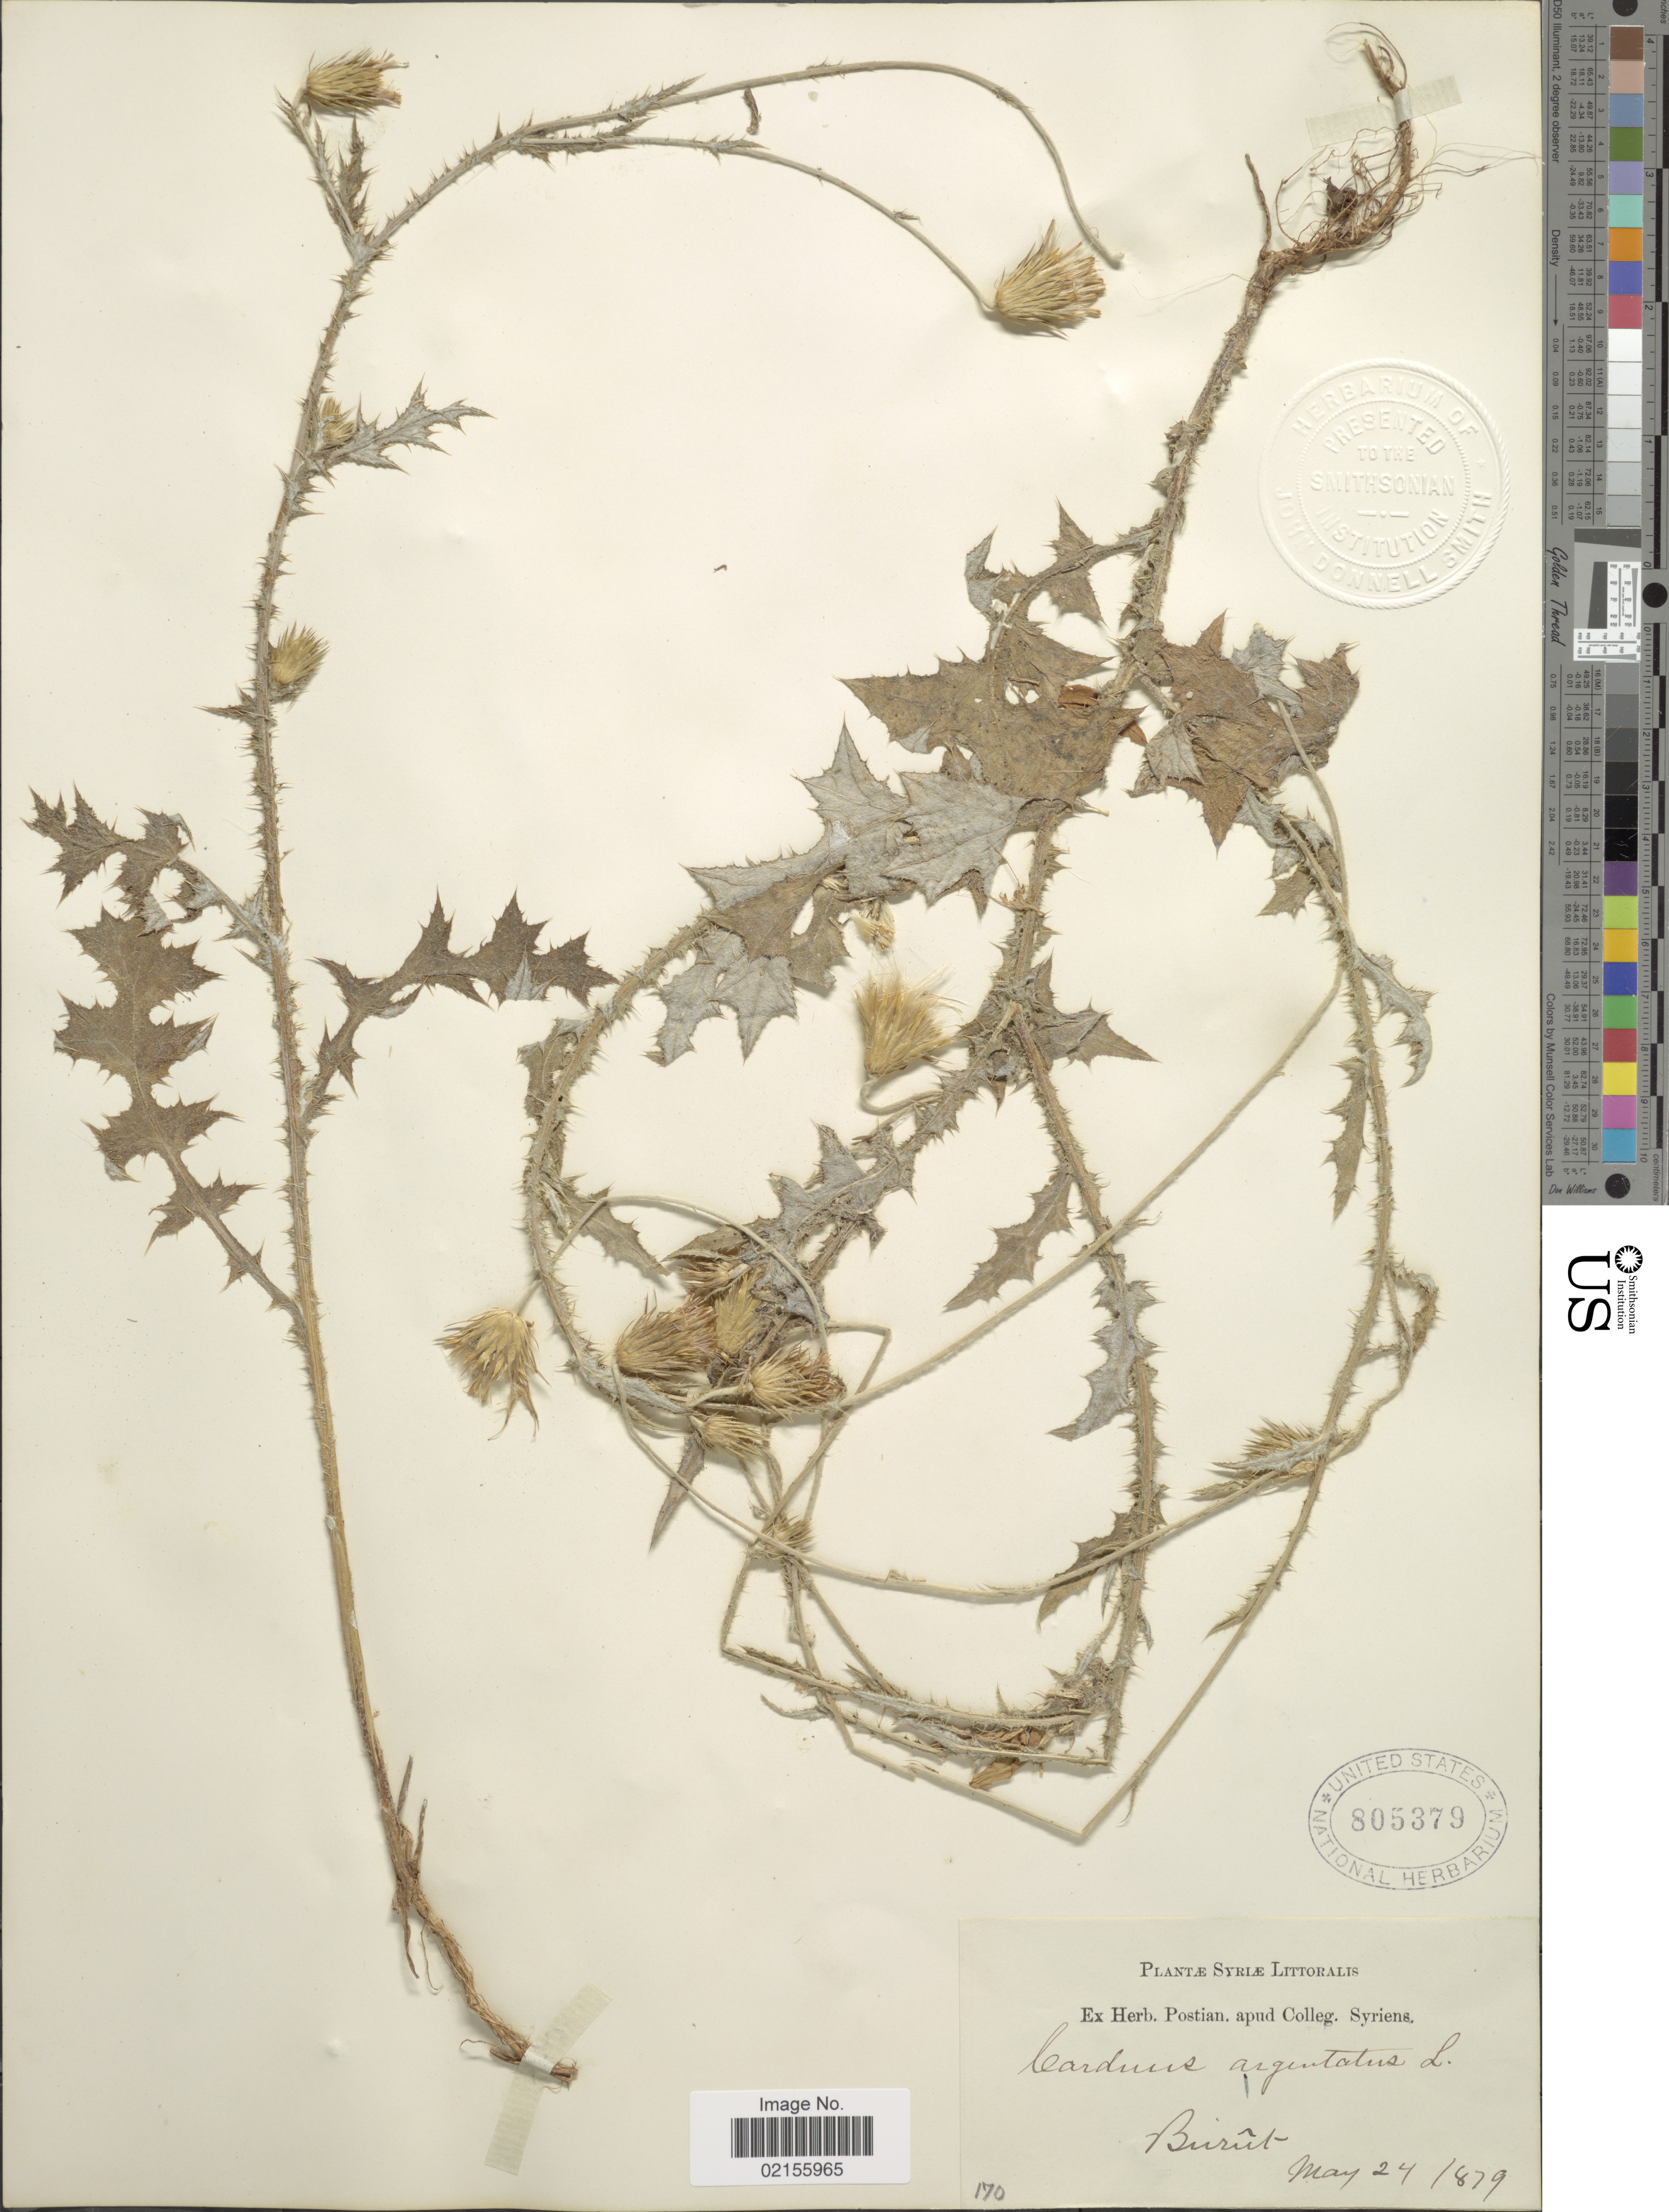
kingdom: Plantae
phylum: Tracheophyta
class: Magnoliopsida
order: Asterales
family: Asteraceae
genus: Carduus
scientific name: Carduus argentatus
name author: L.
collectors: ex herb. Postian. apud Colleg. Syriens. Protest. USE "Fannie P. A. Shepard" (10308853) AS PRIMARY COLLECTOR INSTEAD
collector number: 170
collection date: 1879-05-24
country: Syria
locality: Burût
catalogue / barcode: US 805379